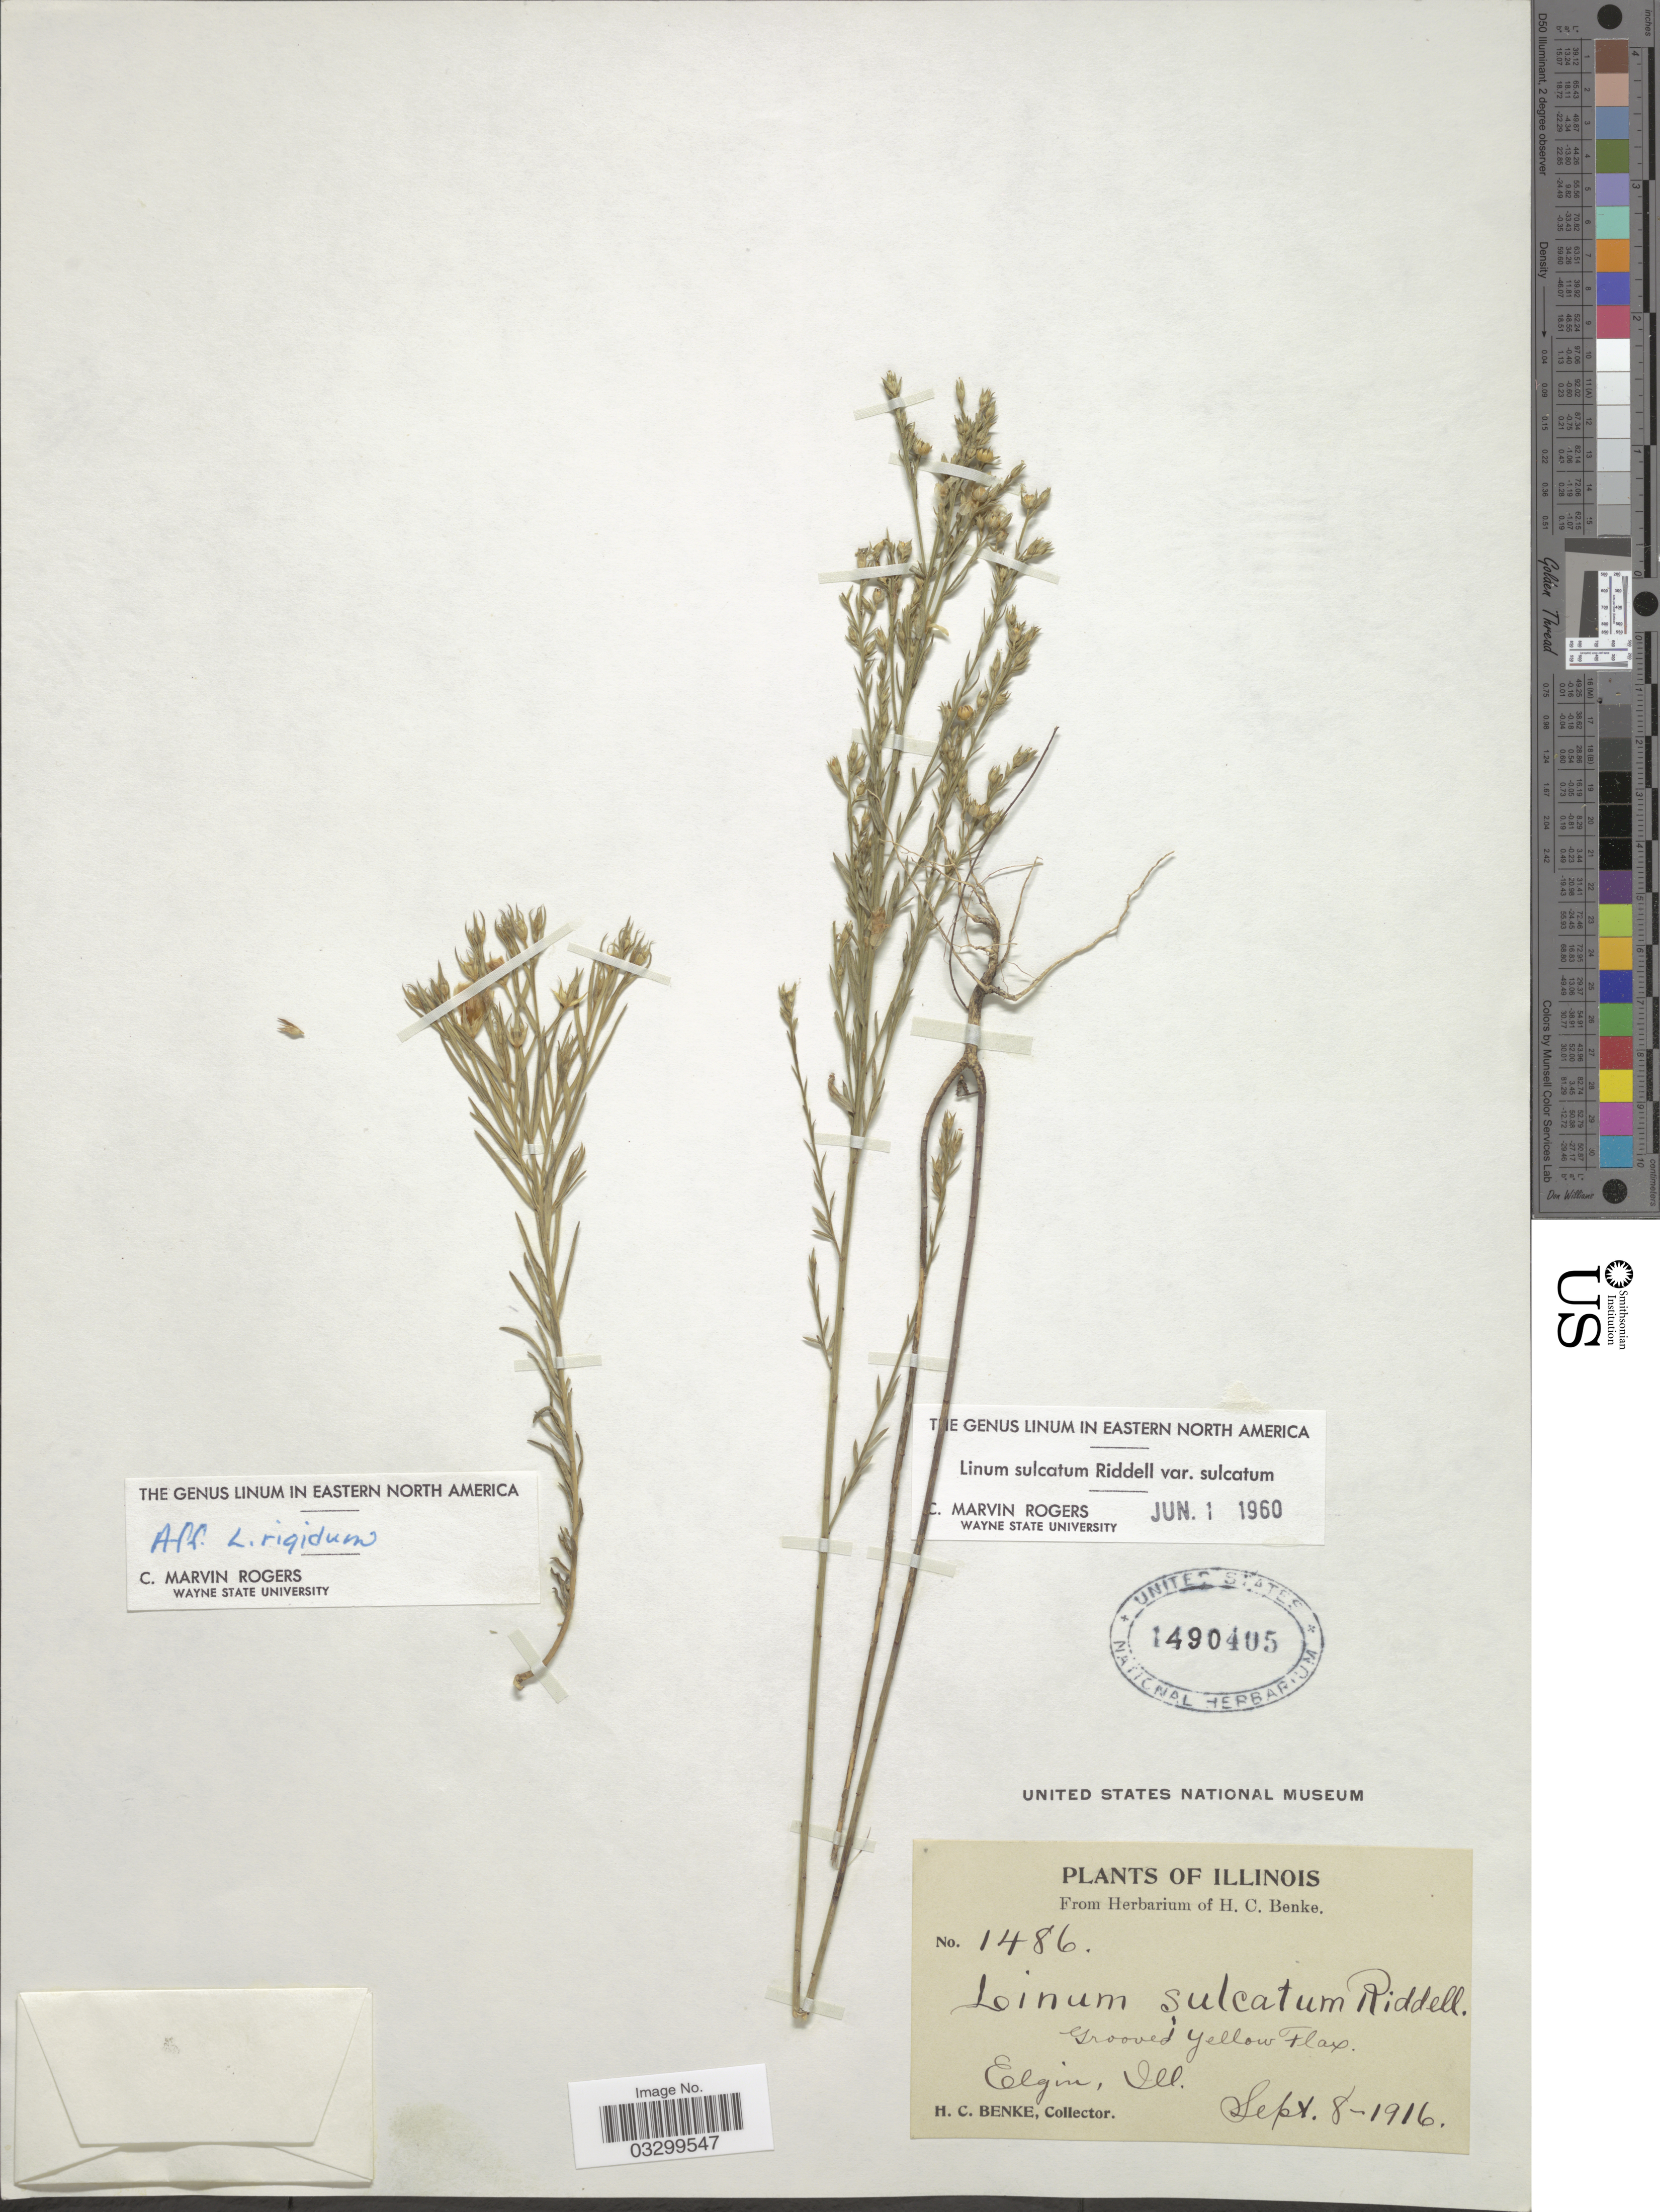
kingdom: Plantae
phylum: Tracheophyta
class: Magnoliopsida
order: Malpighiales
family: Linaceae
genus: Linum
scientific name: Linum sulcatum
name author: Riddell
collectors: H. Benke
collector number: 1486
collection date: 1916-09-08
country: United States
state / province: Illinois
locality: Elgin.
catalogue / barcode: US 1490405